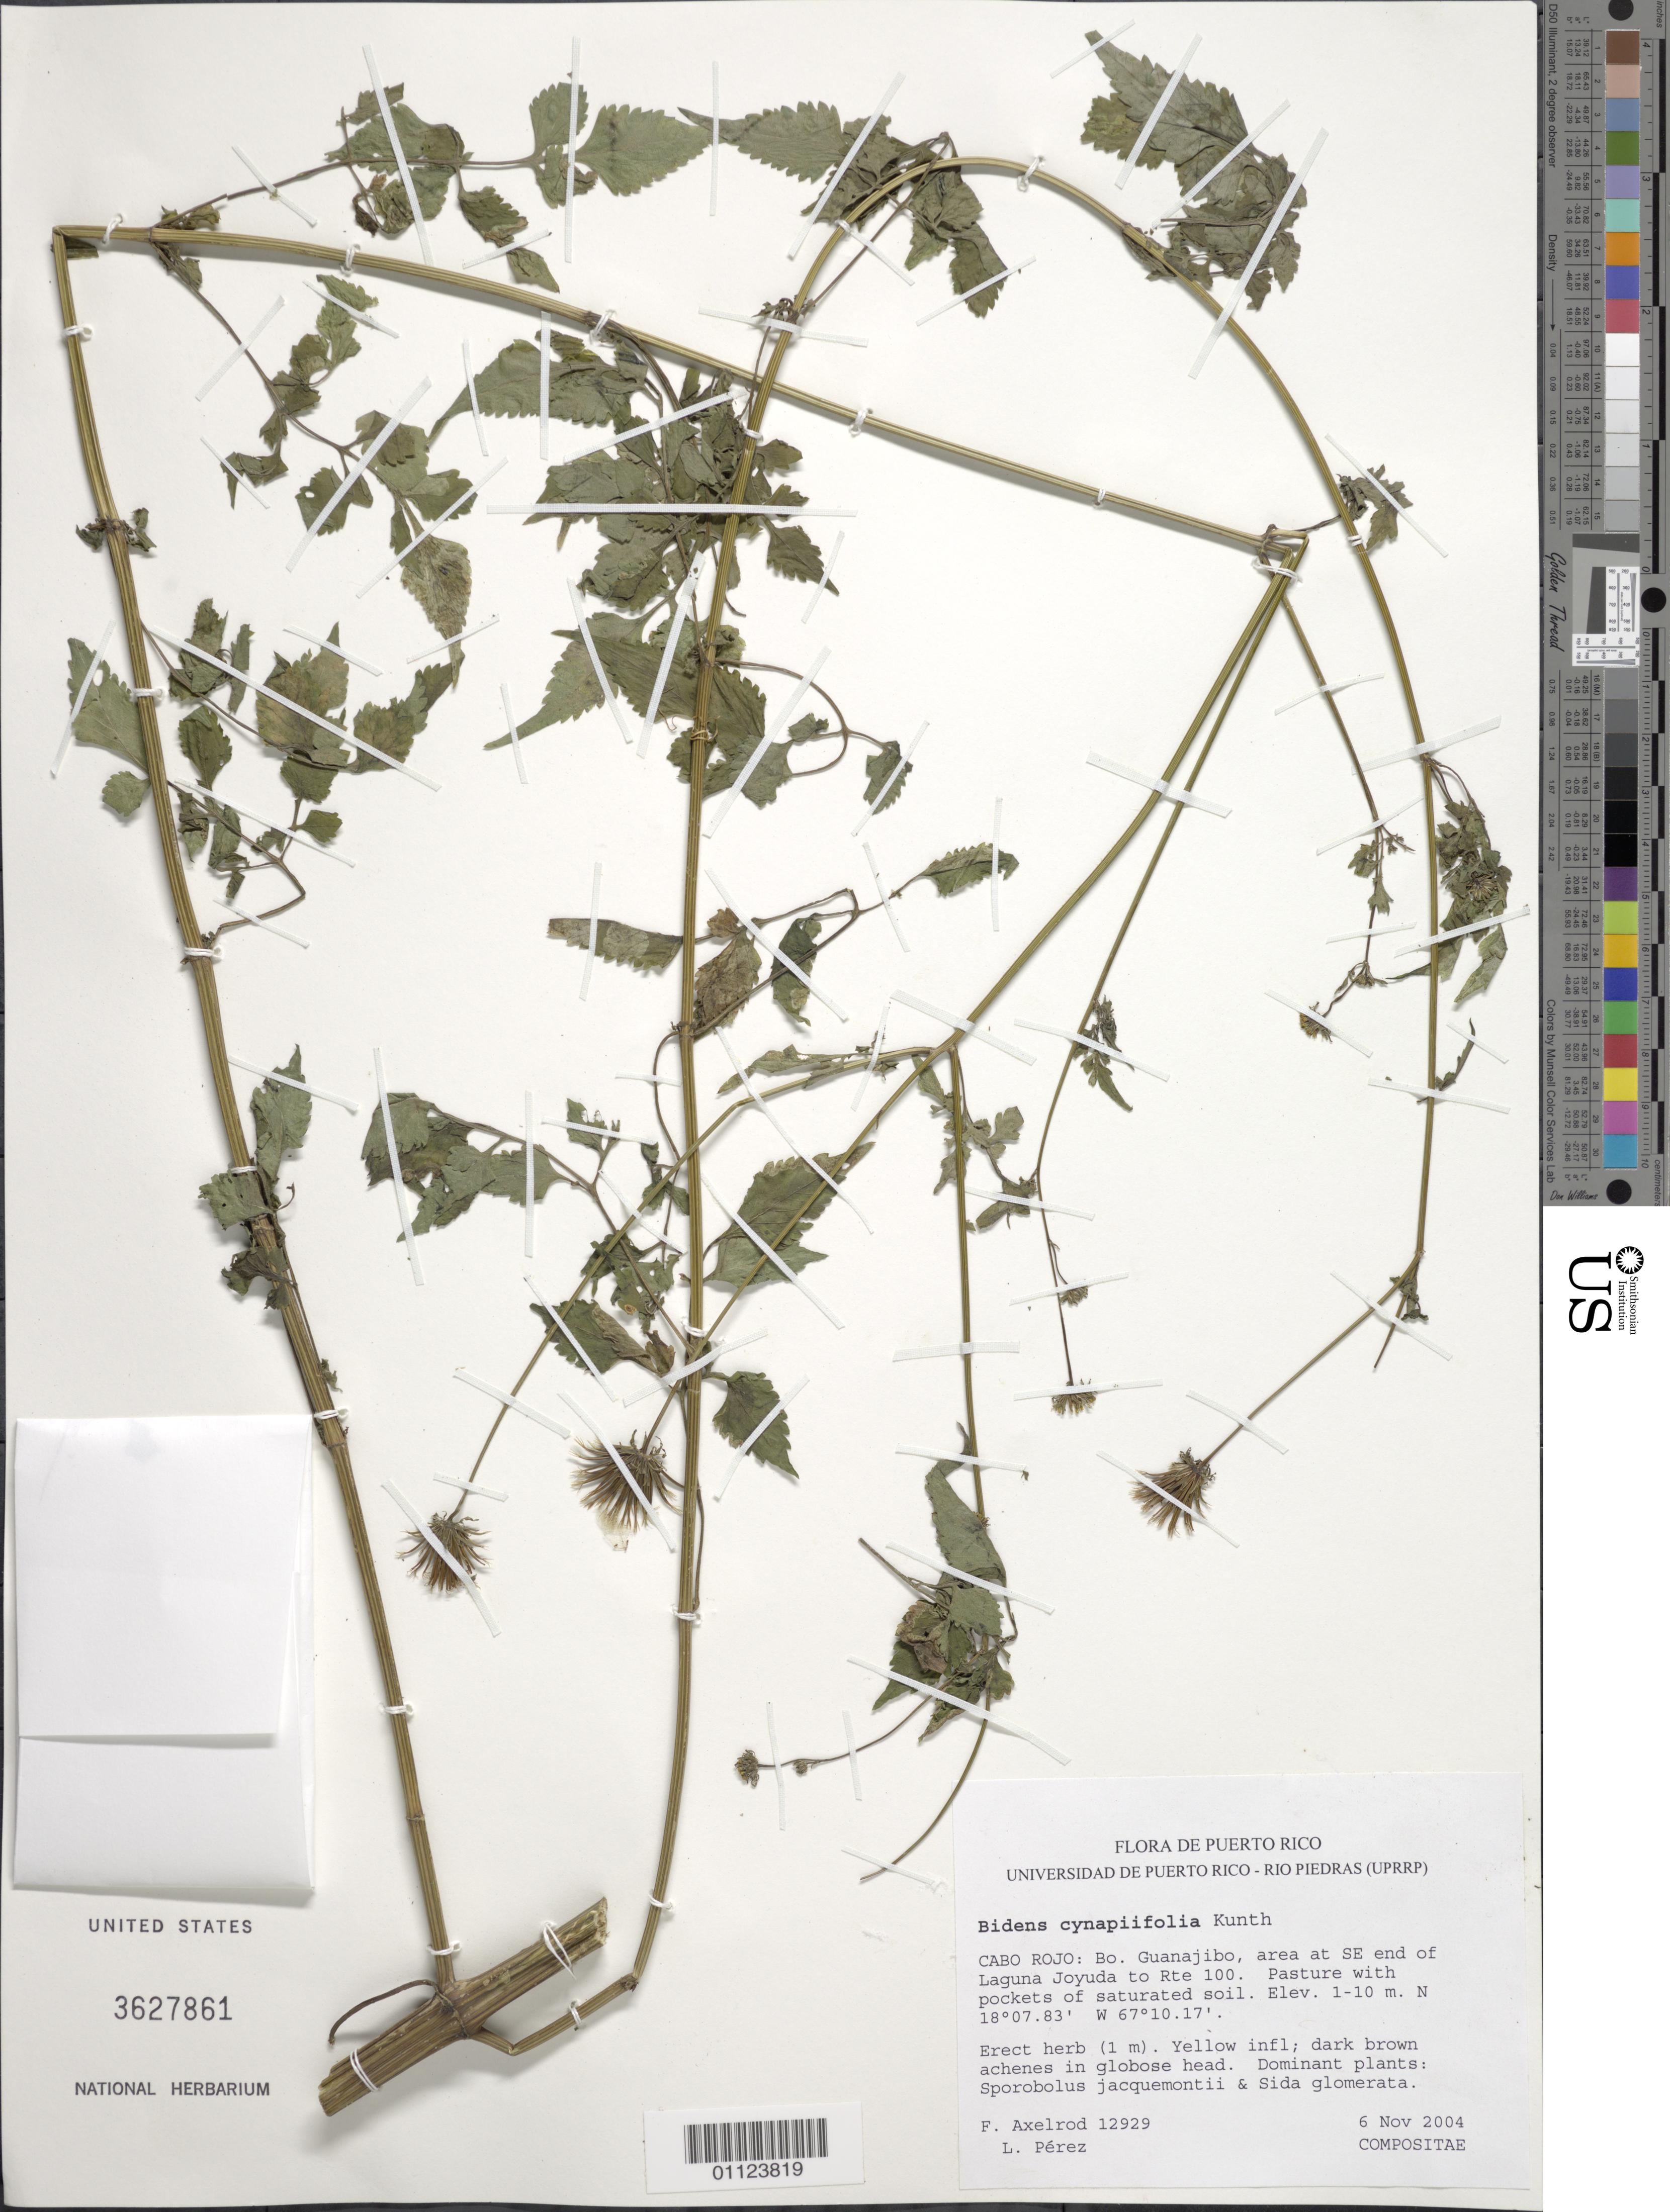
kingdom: Plantae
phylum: Tracheophyta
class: Magnoliopsida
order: Asterales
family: Asteraceae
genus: Bidens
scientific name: Bidens cynapiifolia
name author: Kunth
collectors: F. S. Axelrod & L. Pérez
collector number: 12929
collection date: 2004-11-06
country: Puerto Rico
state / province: Cabo Rojo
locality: Bo. Guanajibo, area at SE end of Laguna Joyuda to Rte. 100.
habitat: Pasture with pockets of saturated soil. Dominant plants; Sporobolus jacquemontii and Sida glomerata.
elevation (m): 1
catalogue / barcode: US 3627861